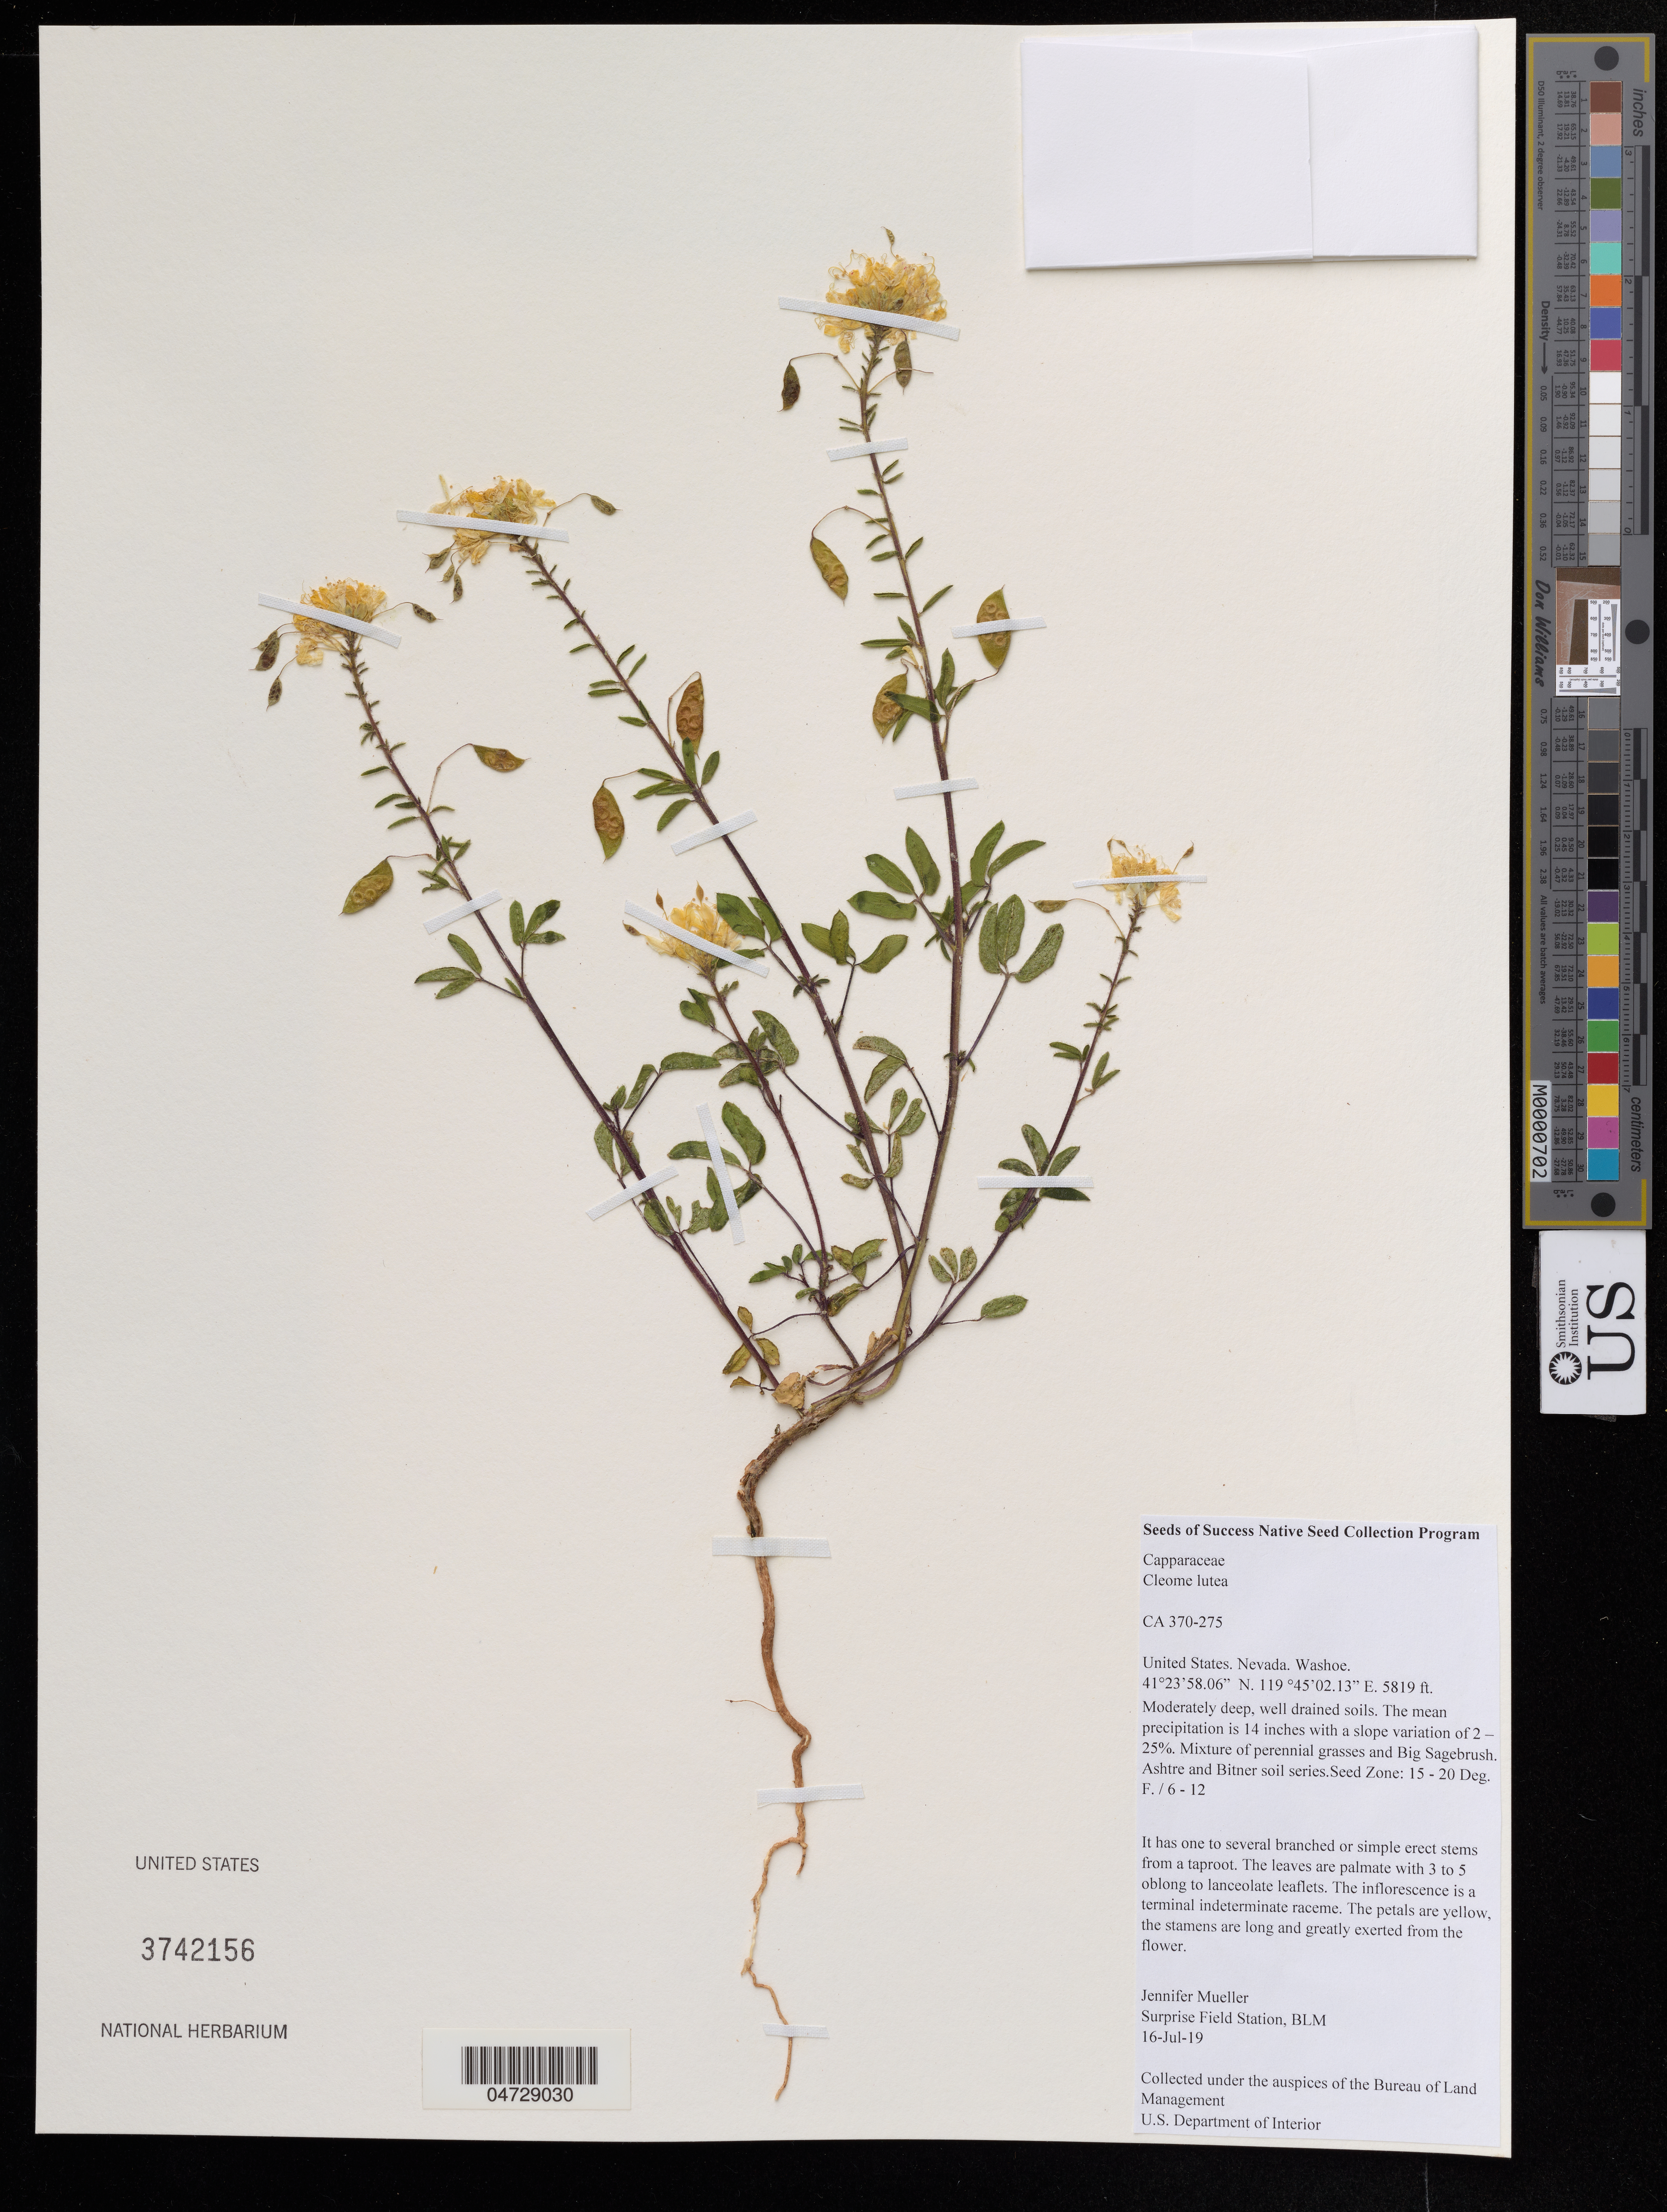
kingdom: Plantae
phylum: Tracheophyta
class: Magnoliopsida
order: Brassicales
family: Cleomaceae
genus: Cleome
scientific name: Cleome lutea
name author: Hook.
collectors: J. Mueller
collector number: CA 370-275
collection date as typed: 16 Jul 19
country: United States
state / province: Nevada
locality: Washoe.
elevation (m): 1774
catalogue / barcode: US 3742156